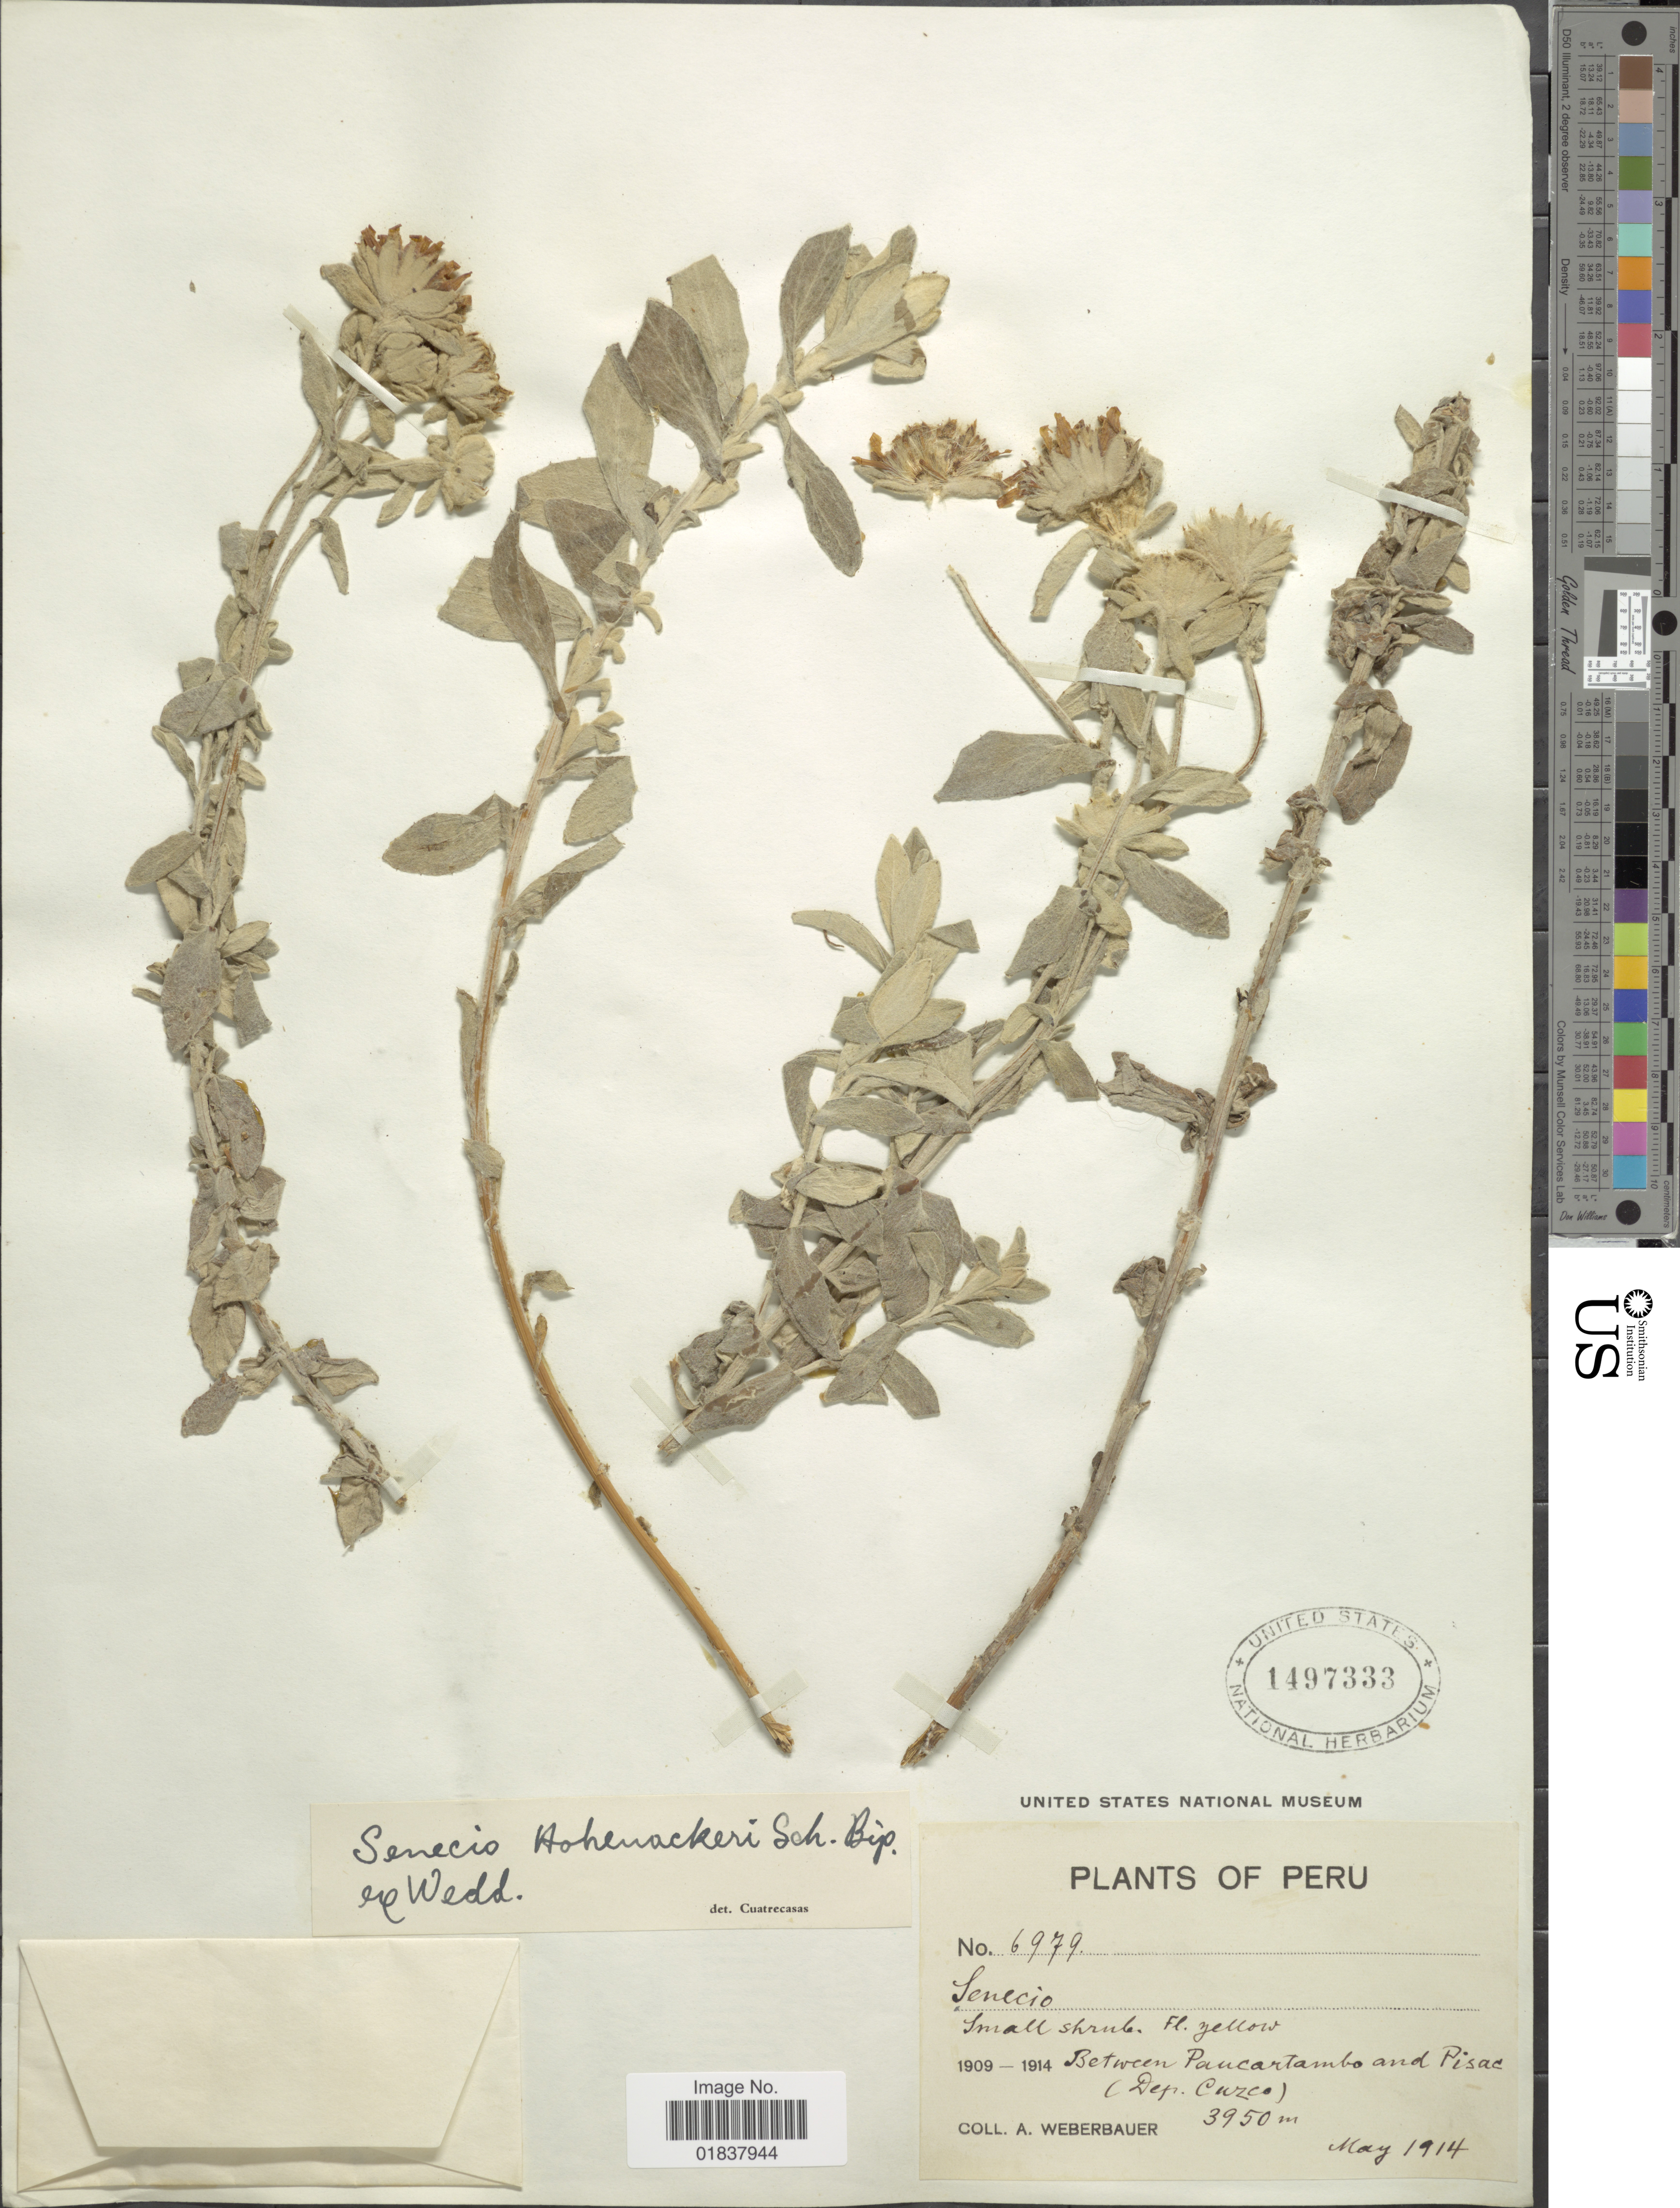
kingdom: Plantae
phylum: Tracheophyta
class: Magnoliopsida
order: Asterales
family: Asteraceae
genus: Senecio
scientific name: Senecio hohenackeri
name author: Sch. Bip.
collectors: A. Weberbauer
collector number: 6979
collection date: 1914-05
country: Peru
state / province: Cusco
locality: Between Paucartambo and Pisac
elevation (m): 3950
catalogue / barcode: US 1497333